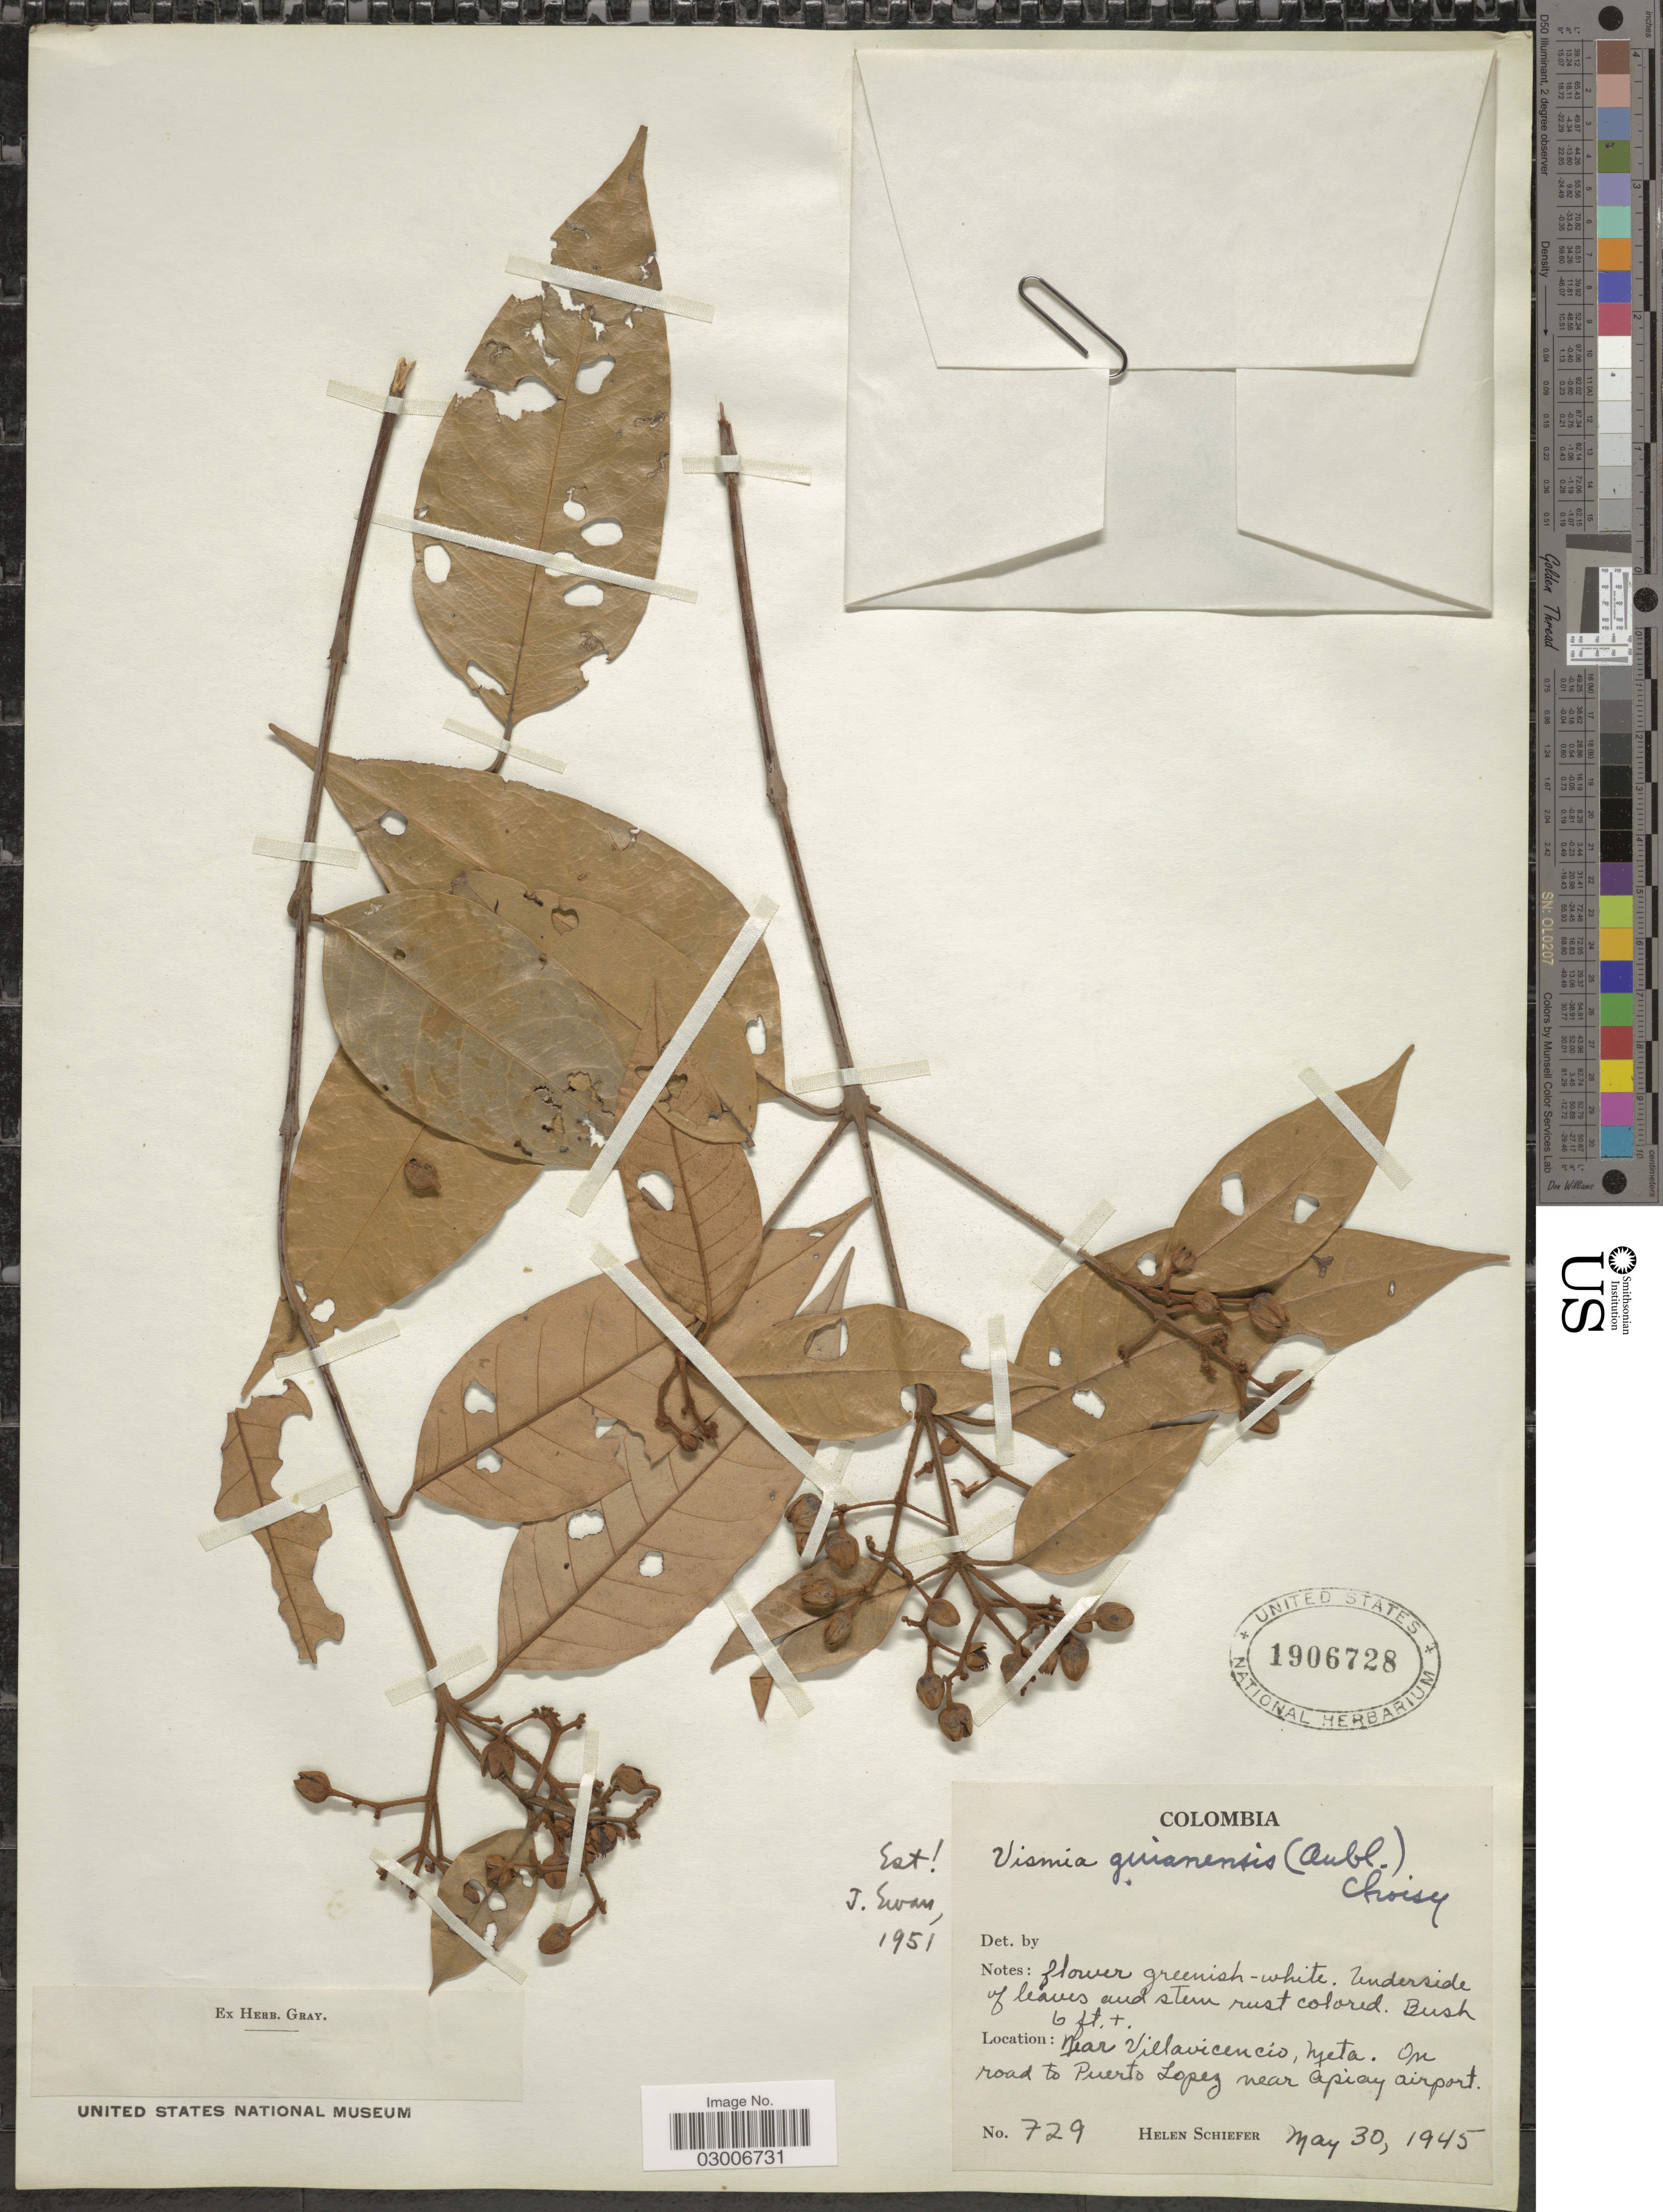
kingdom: Plantae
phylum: Tracheophyta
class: Magnoliopsida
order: Malpighiales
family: Hypericaceae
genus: Vismia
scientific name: Vismia guianensis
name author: (Aubl.) Pers.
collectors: H. Schiefer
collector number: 729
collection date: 1945-05-30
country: Colombia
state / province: Meta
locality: Near Villavicencio, Meta, On road to Puerto Lopez and near Apiay airport.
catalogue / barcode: US 1906728